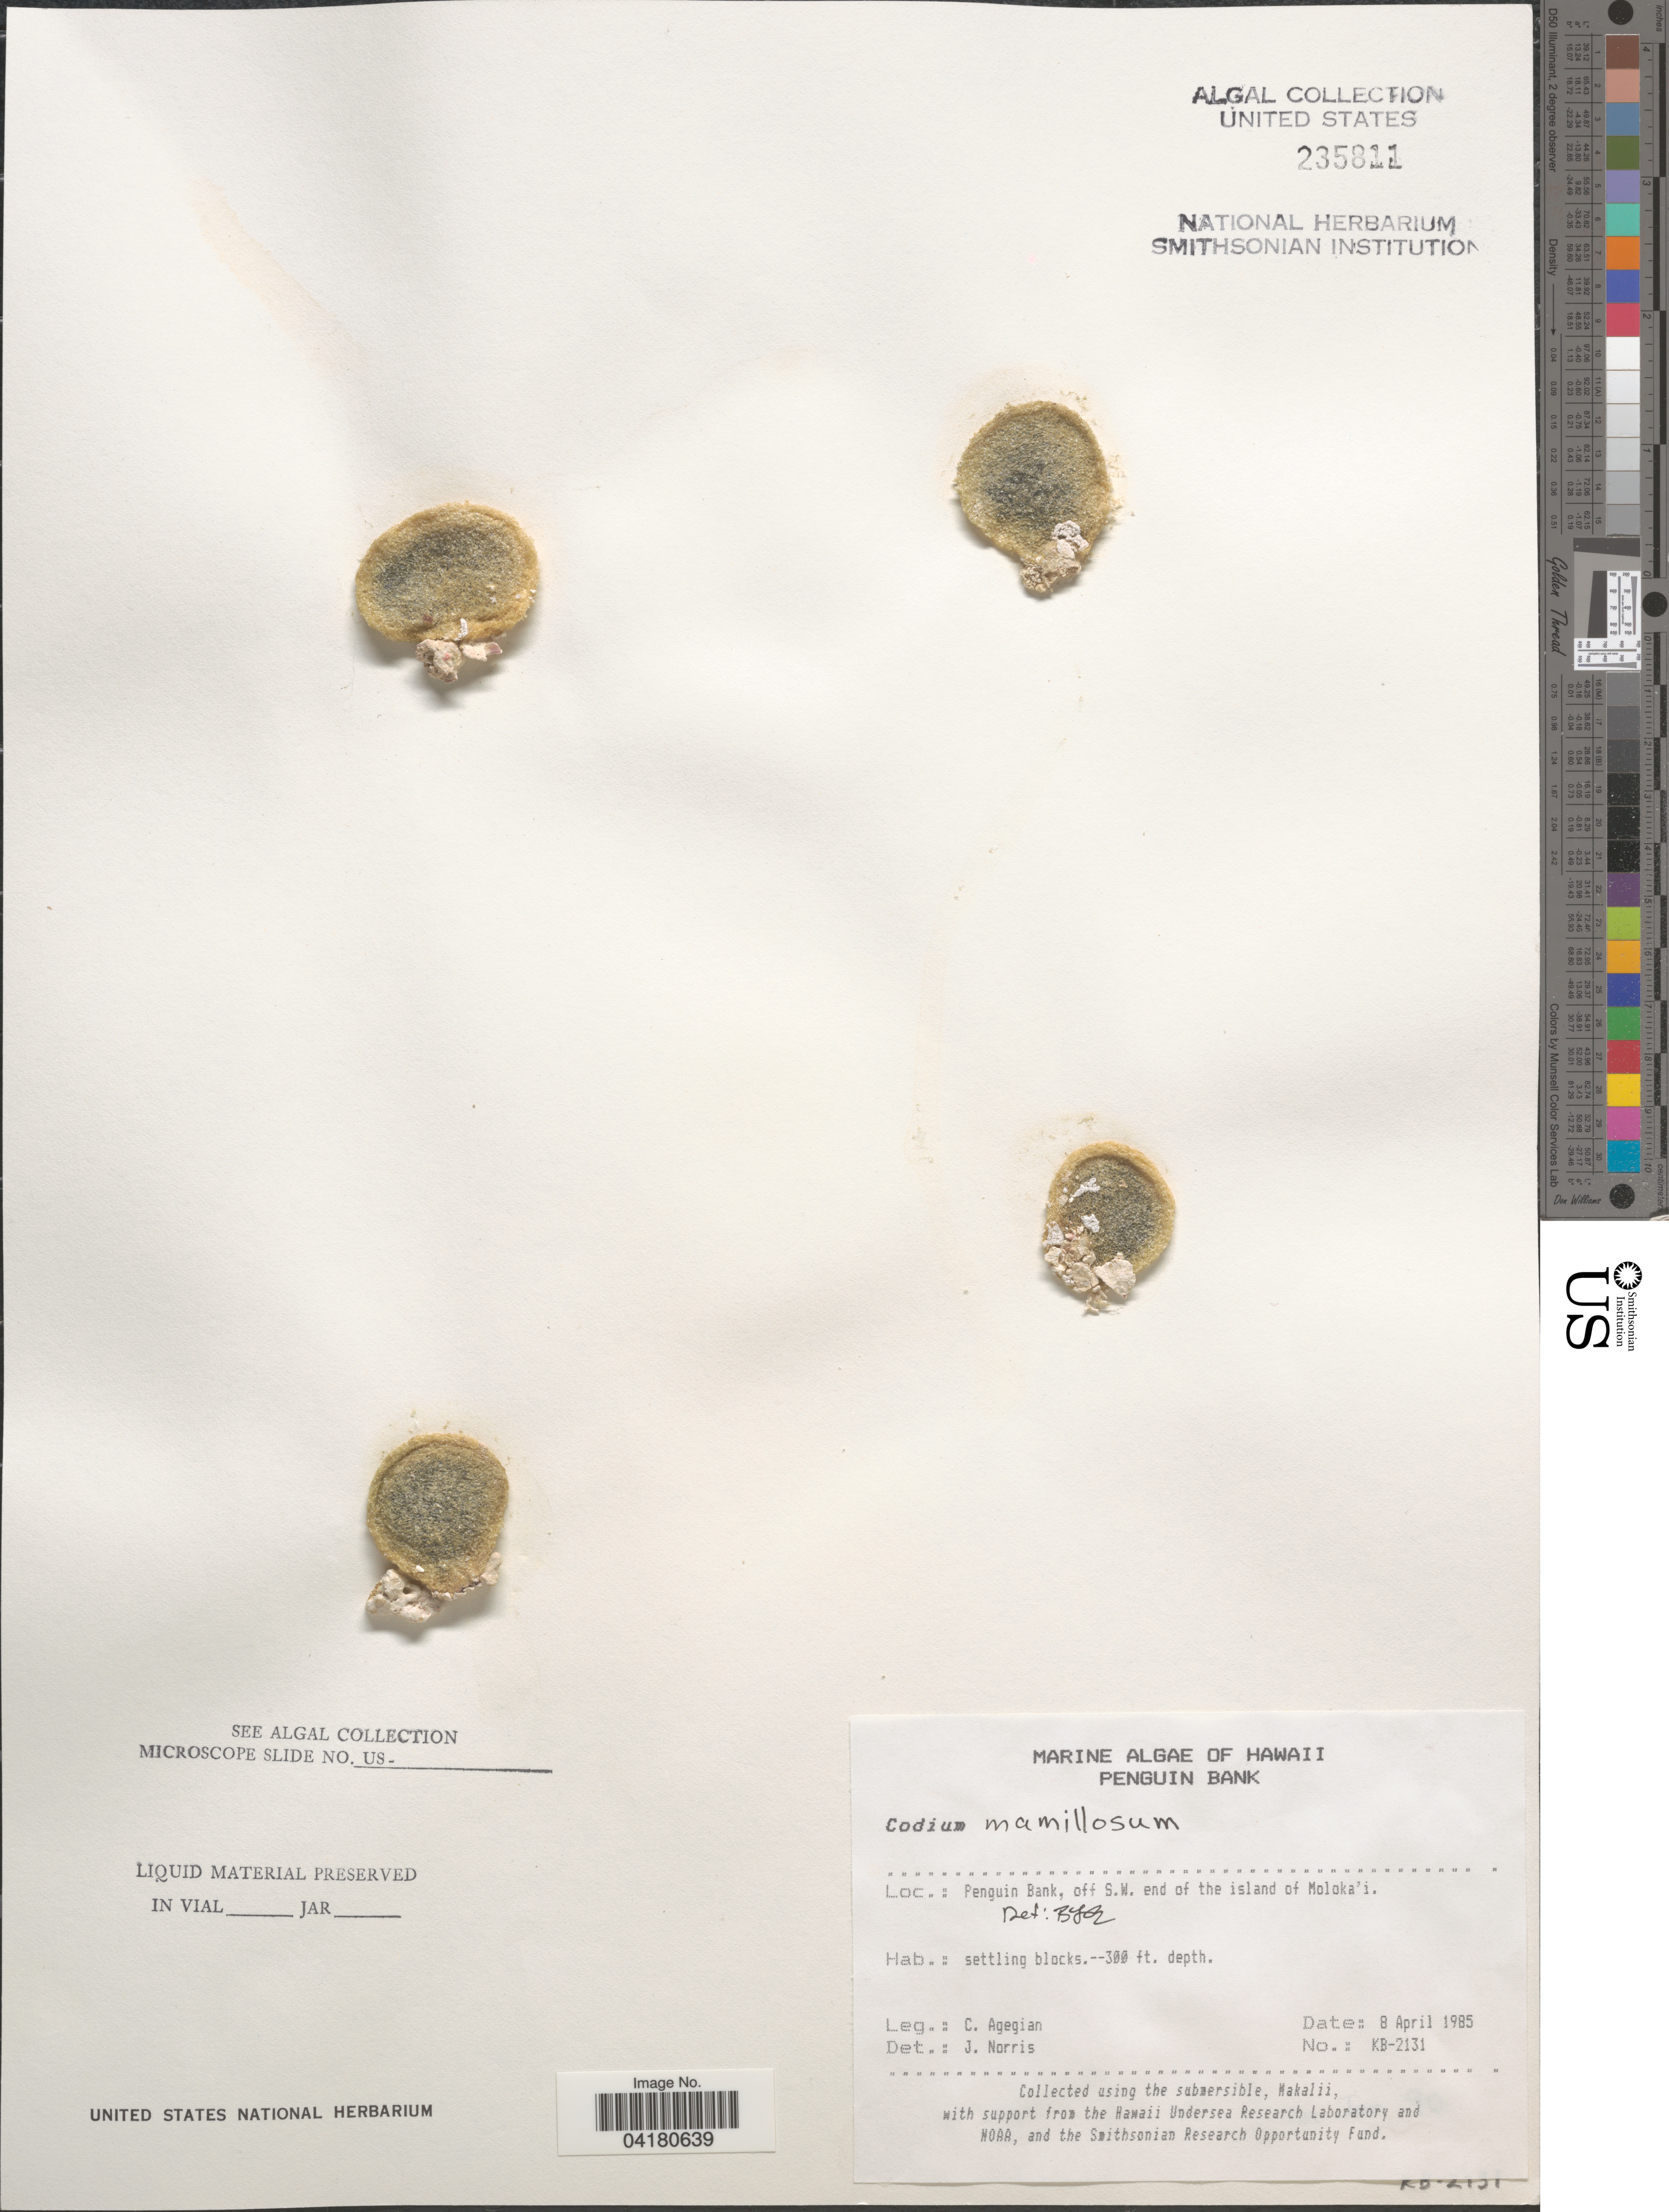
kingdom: Plantae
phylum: Chlorophyta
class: Ulvophyceae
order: Bryopsidales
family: Codiaceae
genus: Codium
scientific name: Codium mamillosum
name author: Harv.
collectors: C. Agegian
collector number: KB-2131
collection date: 1985-04-08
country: United States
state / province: Hawaii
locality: Penguin Bank, off S.W. end of the island of Moloka'i.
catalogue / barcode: US 235811